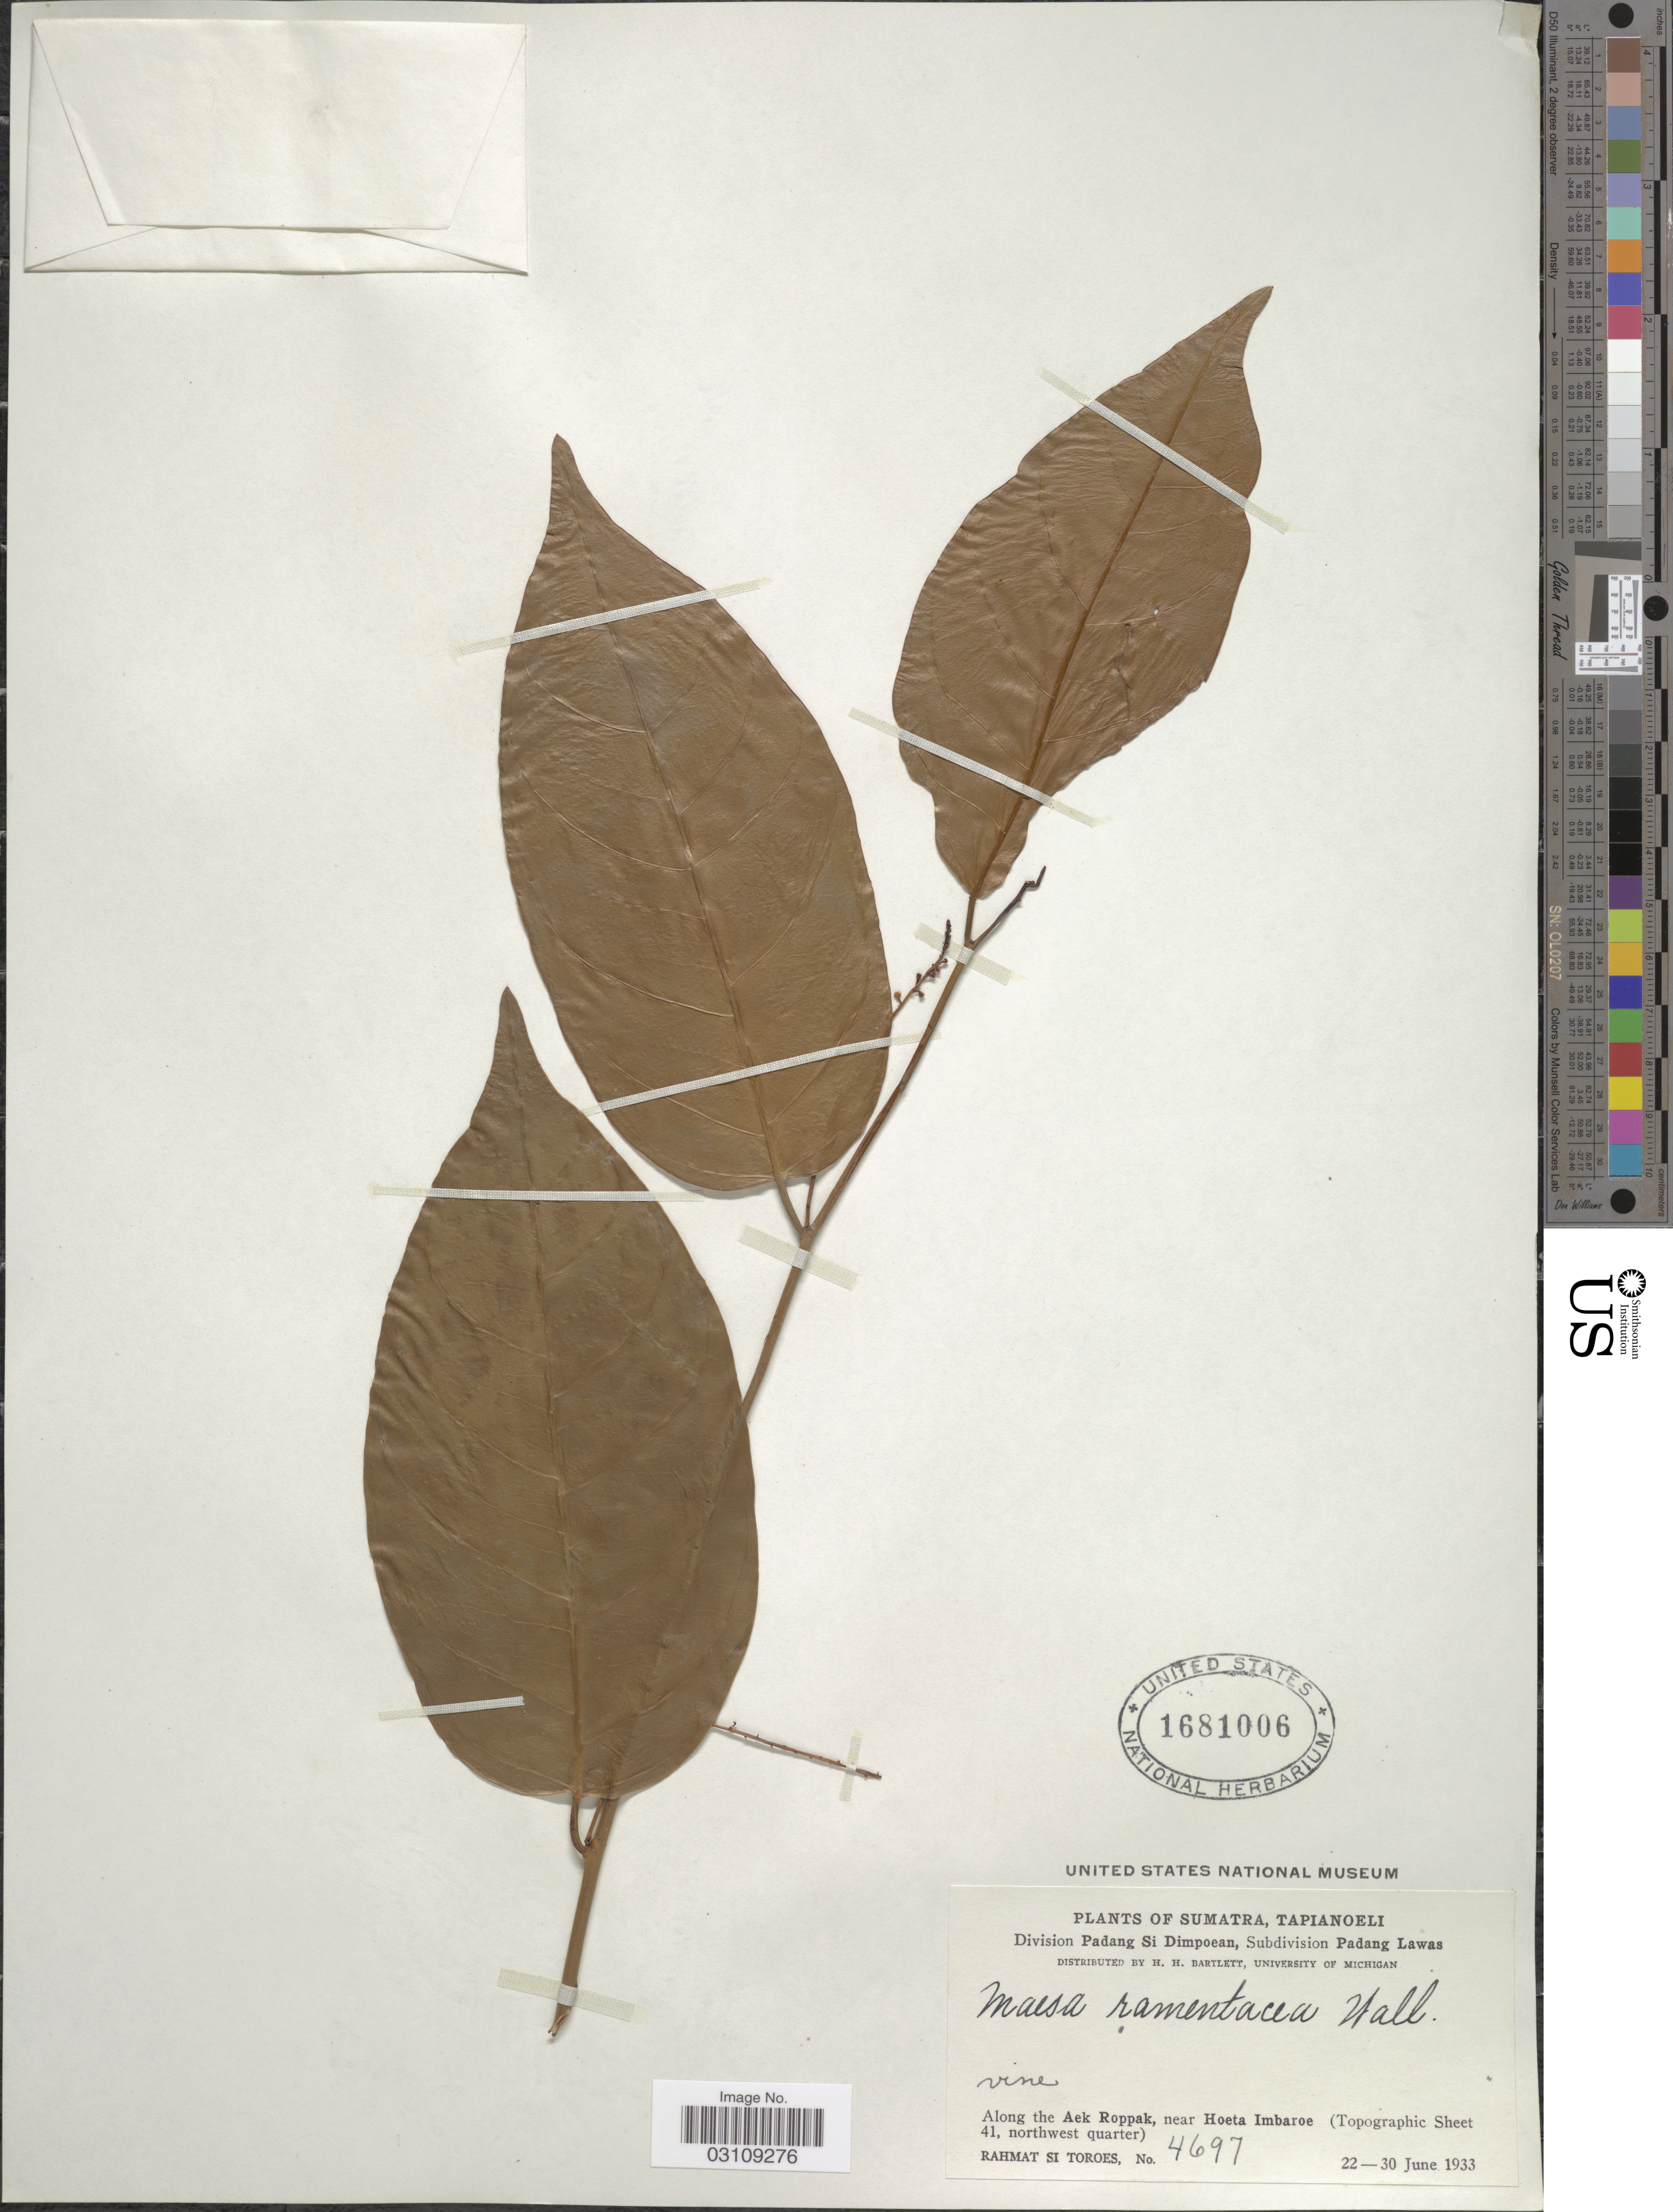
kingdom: Plantae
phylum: Tracheophyta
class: Magnoliopsida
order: Ericales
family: Primulaceae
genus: Maesa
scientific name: Maesa ramentacea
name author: (Roxb.) A. DC.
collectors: Rahmat Si Boeea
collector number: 4697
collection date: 1933-06-22/1933-06-30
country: Indonesia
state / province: Sumatra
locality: Tapianoeli. Division Padang Si Dimpoean, Subdivision Padang Lawas. Along the Aek Roppak, near Hoeta Imbaroe (Topographic Sheet 41, northwest quarter).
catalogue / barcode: US 1681006